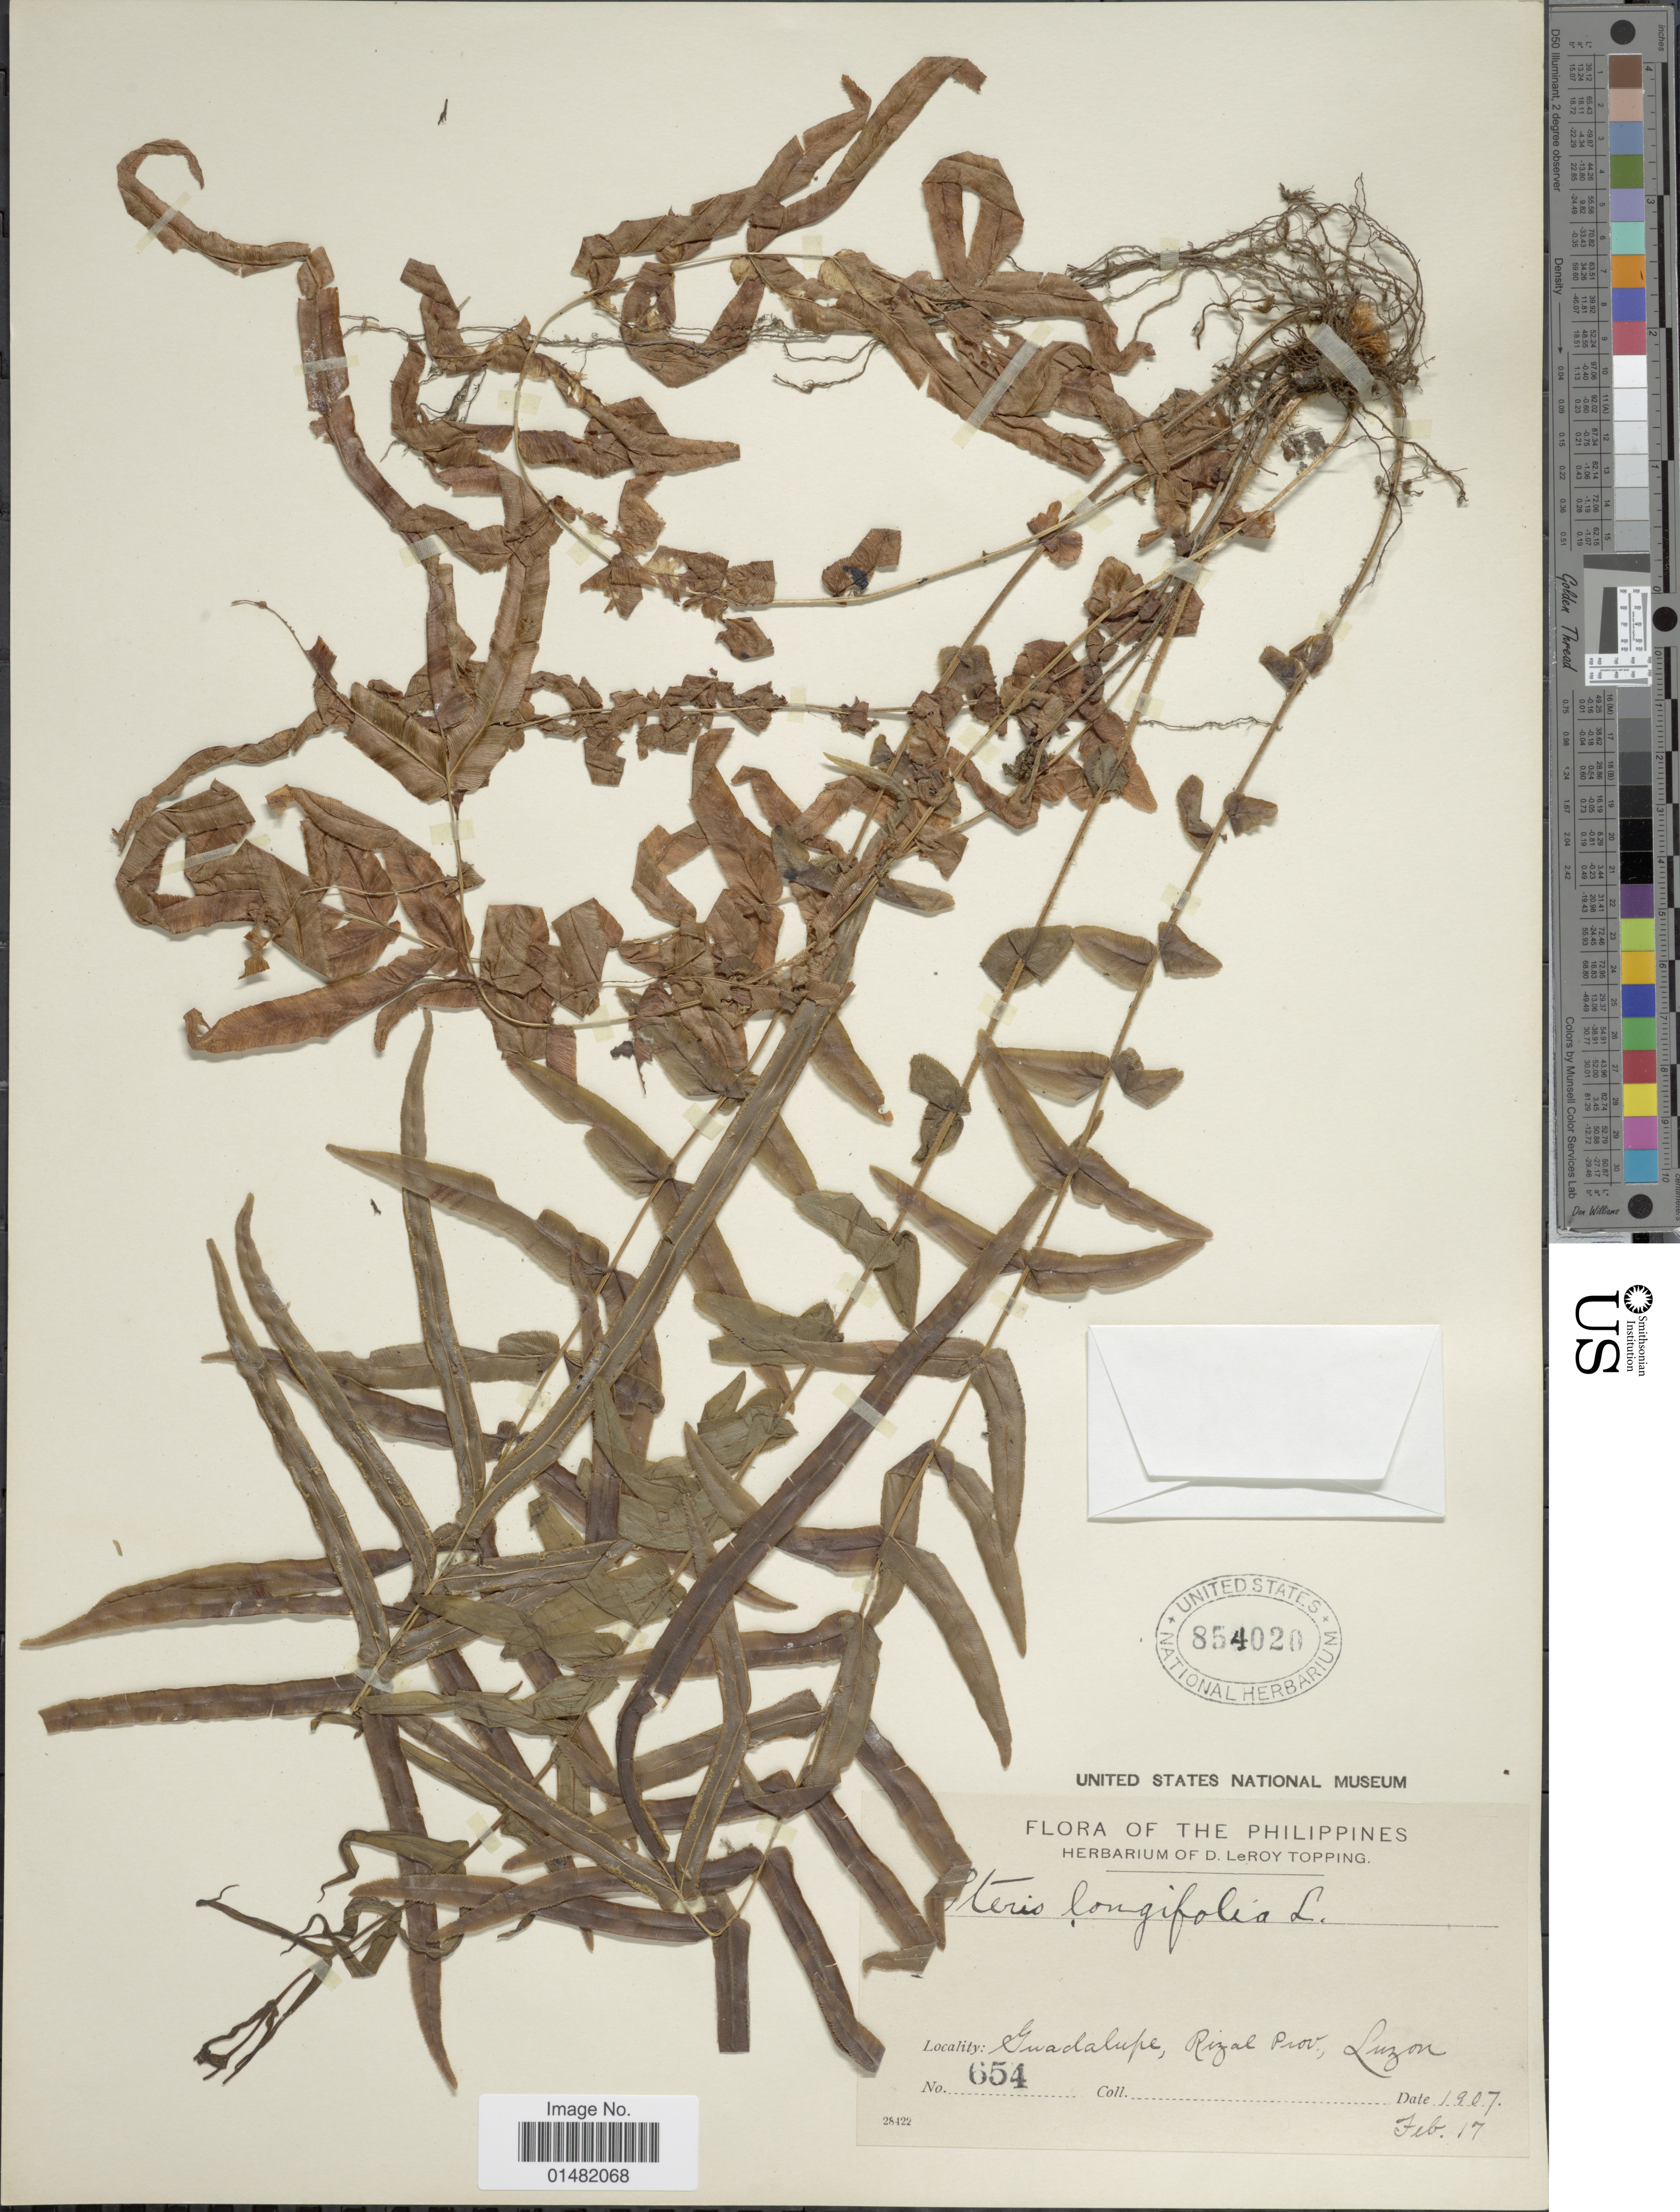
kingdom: Plantae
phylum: Tracheophyta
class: Polypodiopsida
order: Polypodiales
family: Pteridaceae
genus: Pteris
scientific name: Pteris vittata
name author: L.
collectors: ex herb. D. LeRoy Topping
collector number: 654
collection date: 1907-02-17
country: Philippines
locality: Guadalupe, Rizal Prov., Luzon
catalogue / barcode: US 854020